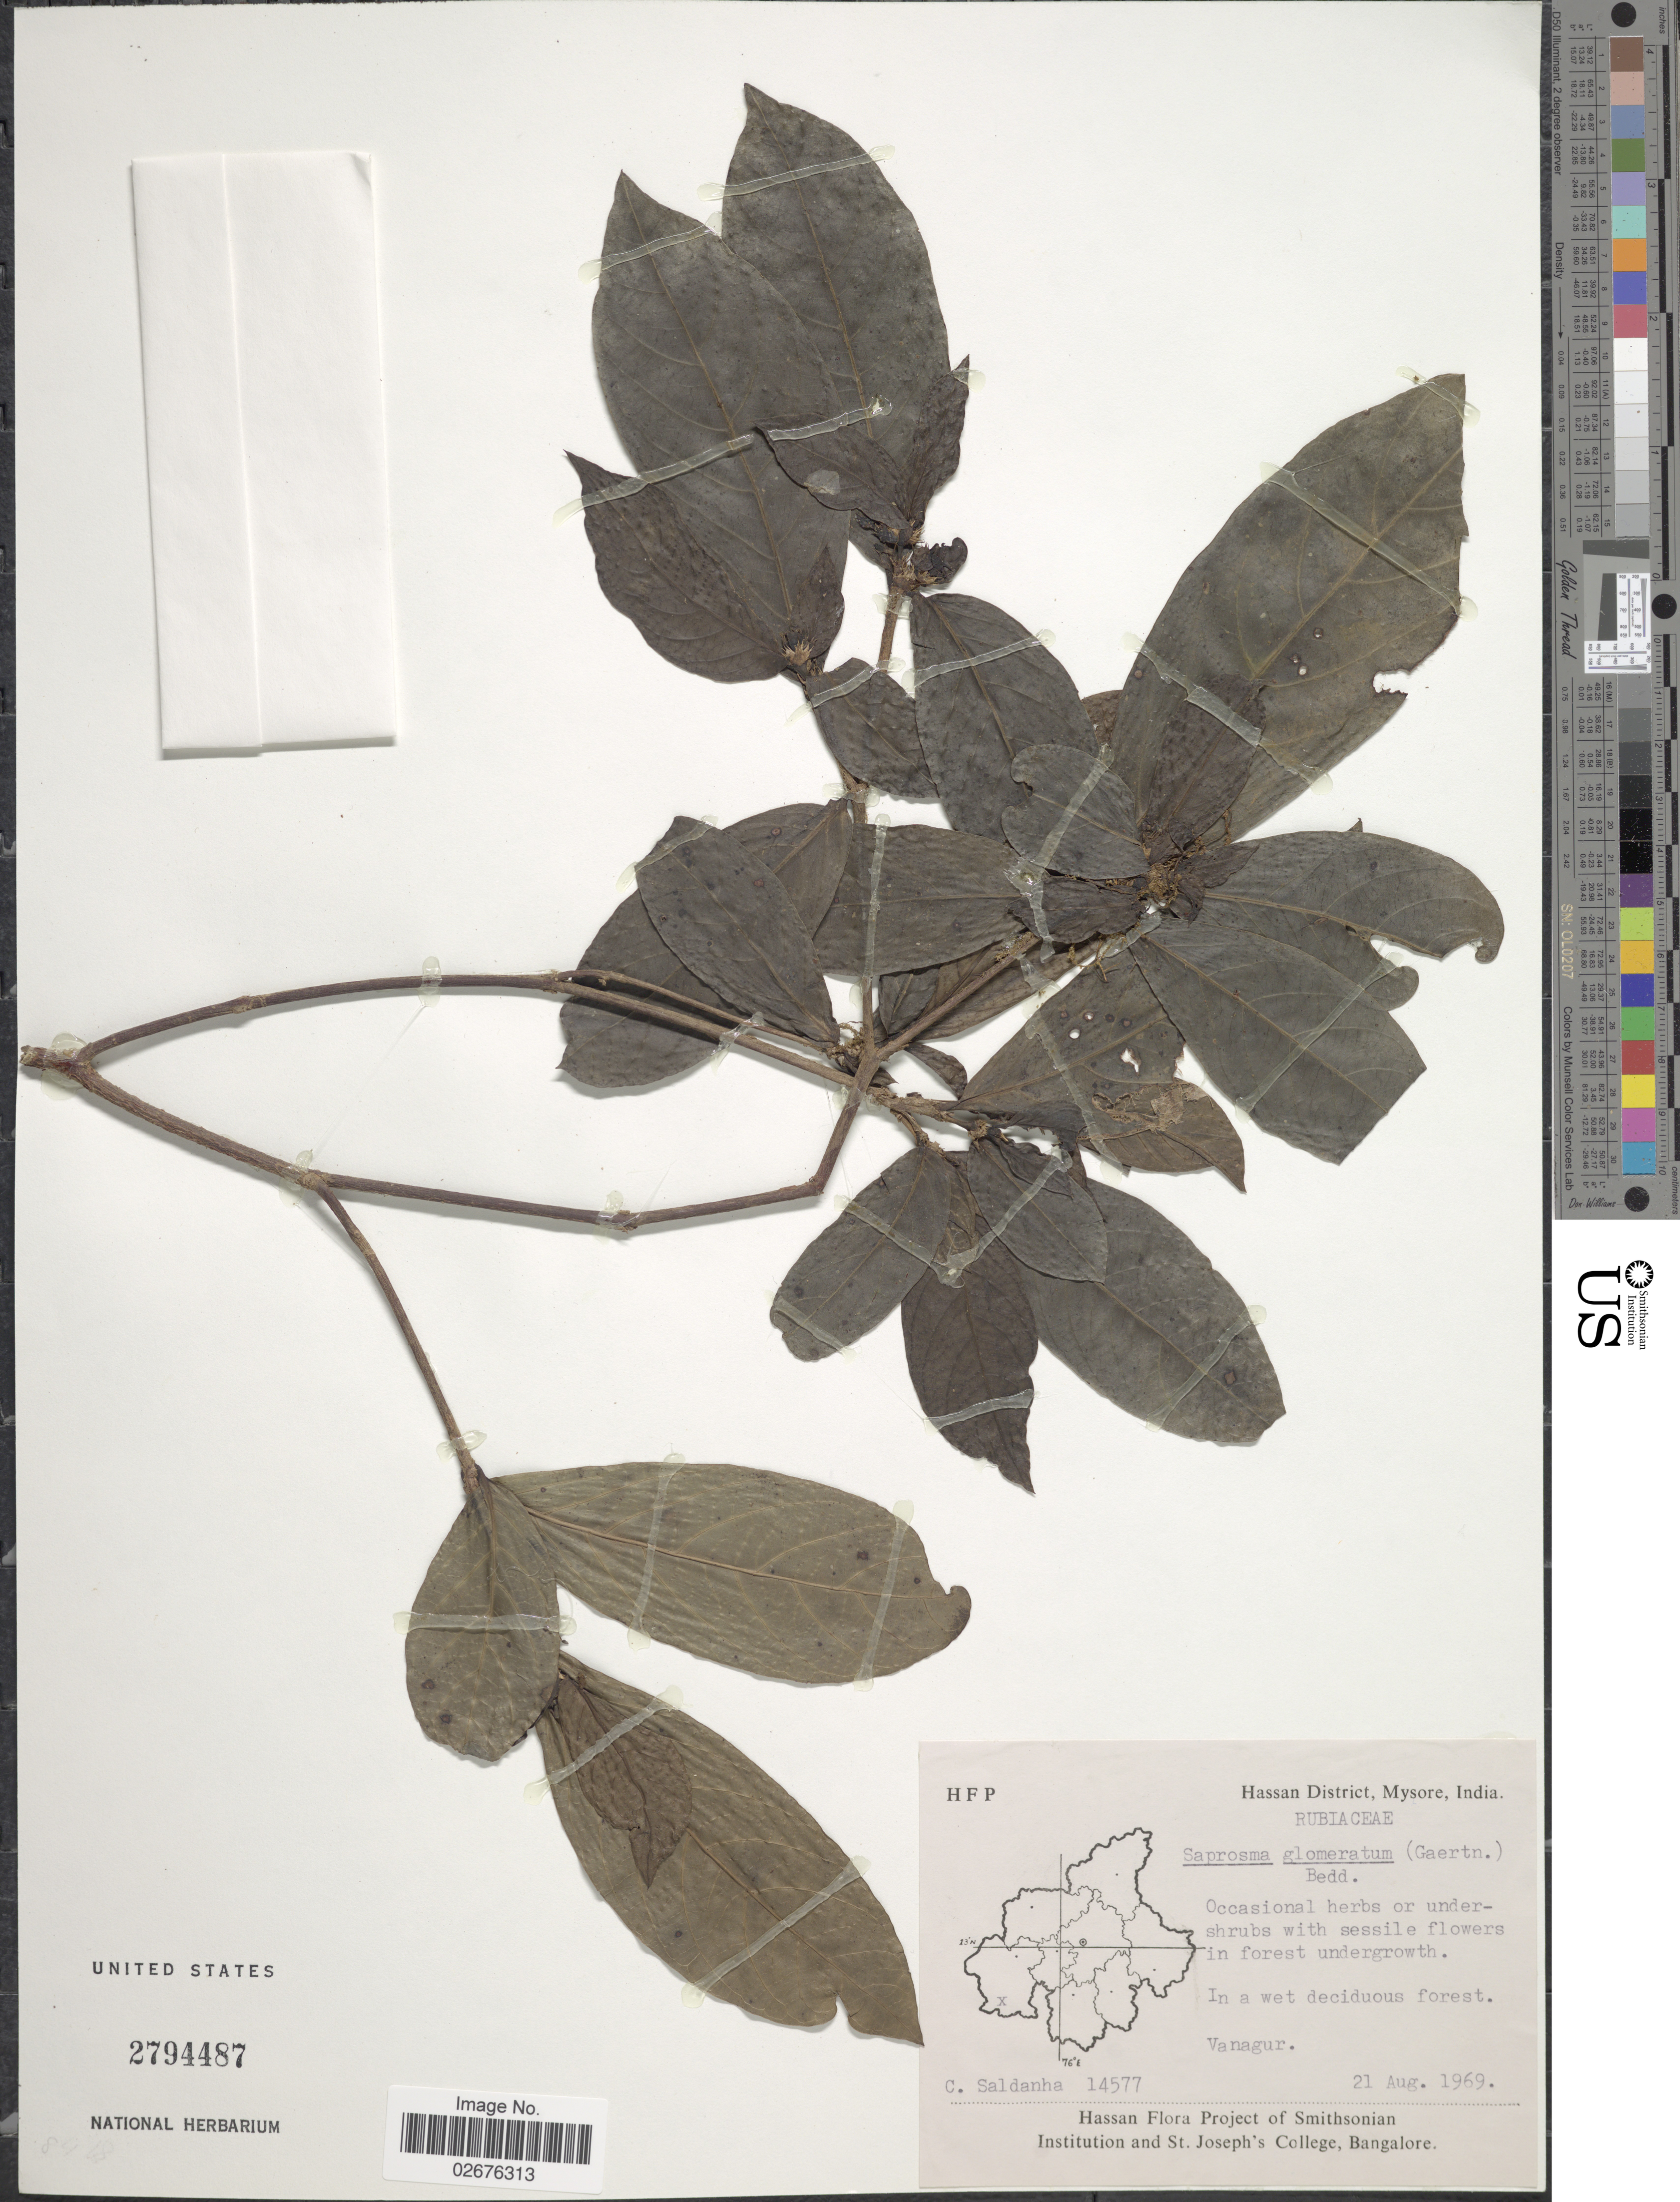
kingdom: Plantae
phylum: Tracheophyta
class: Magnoliopsida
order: Gentianales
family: Rubiaceae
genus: Saprosma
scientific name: Saprosma glomerata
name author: (Gardner) Bedd.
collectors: C. Saldanha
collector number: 14577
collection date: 1969-08-21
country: India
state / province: Karnataka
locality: Hassan District, Mysore. Vanagur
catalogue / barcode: US 2794487